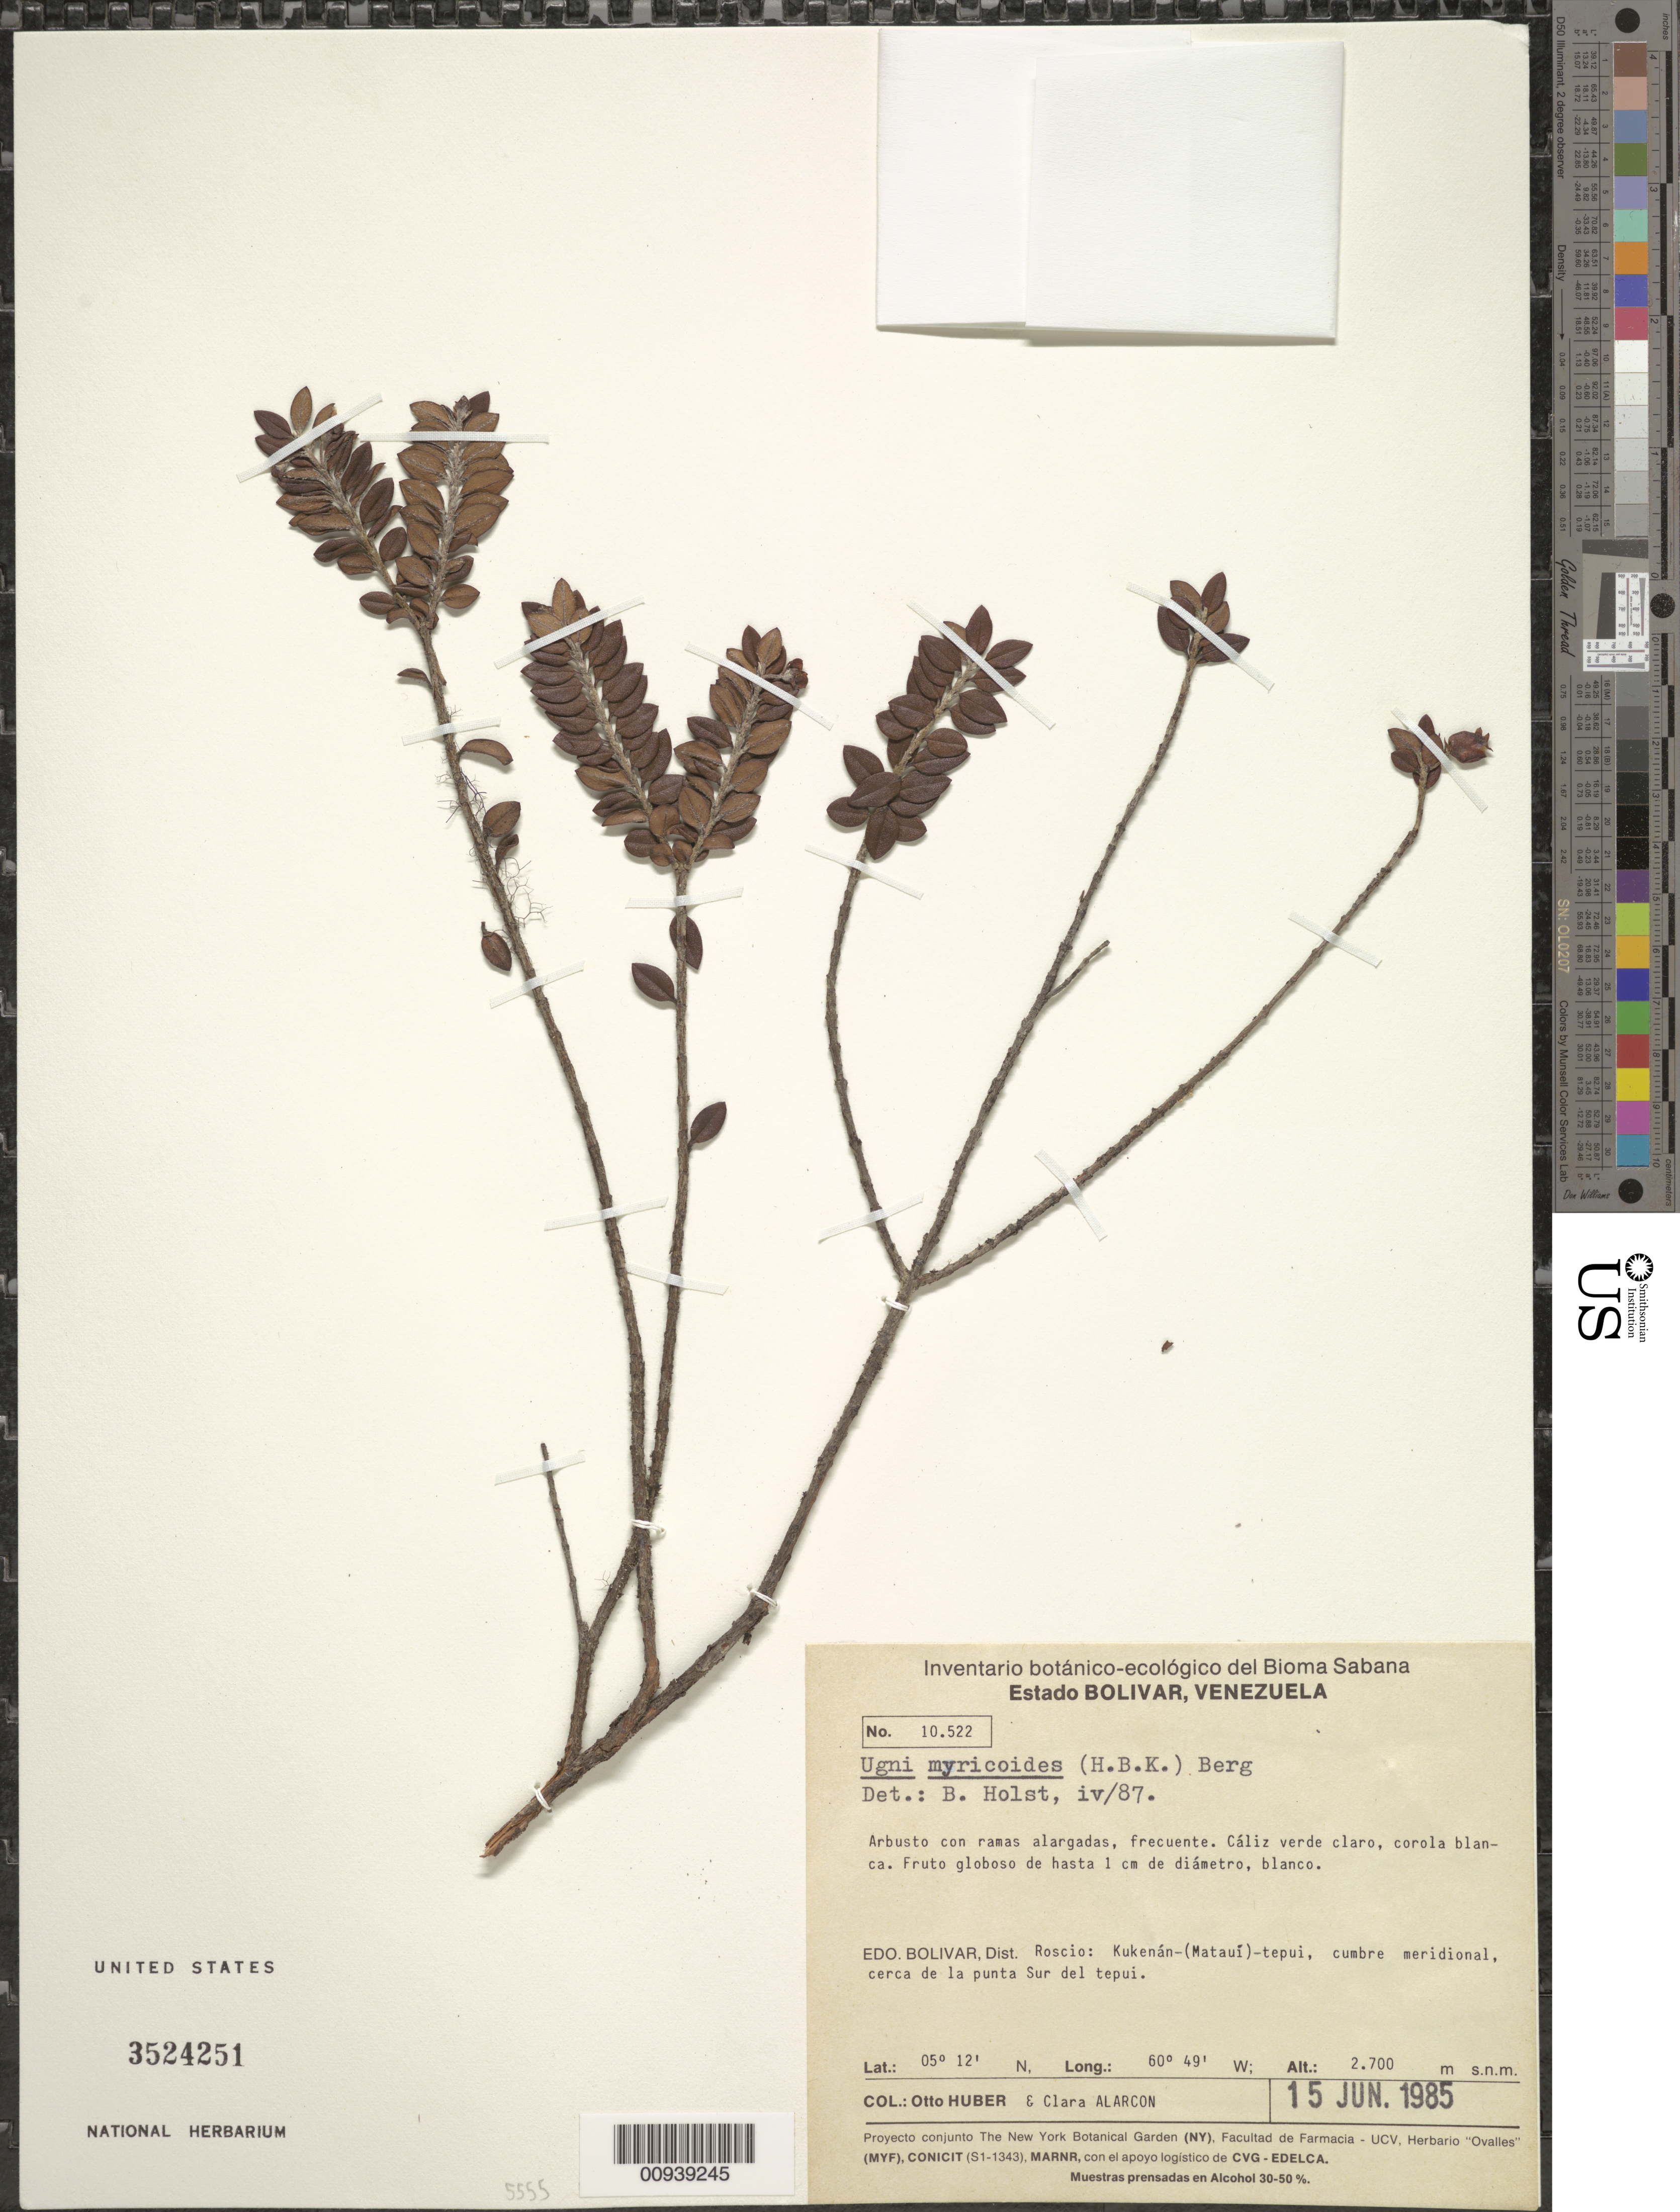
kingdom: Plantae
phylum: Tracheophyta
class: Magnoliopsida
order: Myrtales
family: Myrtaceae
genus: Ugni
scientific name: Ugni myricoides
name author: (Kunth) O. Berg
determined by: Holst, Bruce K.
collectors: O. Huber & C. Alarcon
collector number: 10522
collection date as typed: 15-Jun-85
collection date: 1985-06-15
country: Venezuela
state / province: Bolívar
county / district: Roscio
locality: Kukenán-(Matauí)-tepuí, cumbe meridional, cerca del la punta Sur del tepuí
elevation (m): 2700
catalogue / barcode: US 3524251